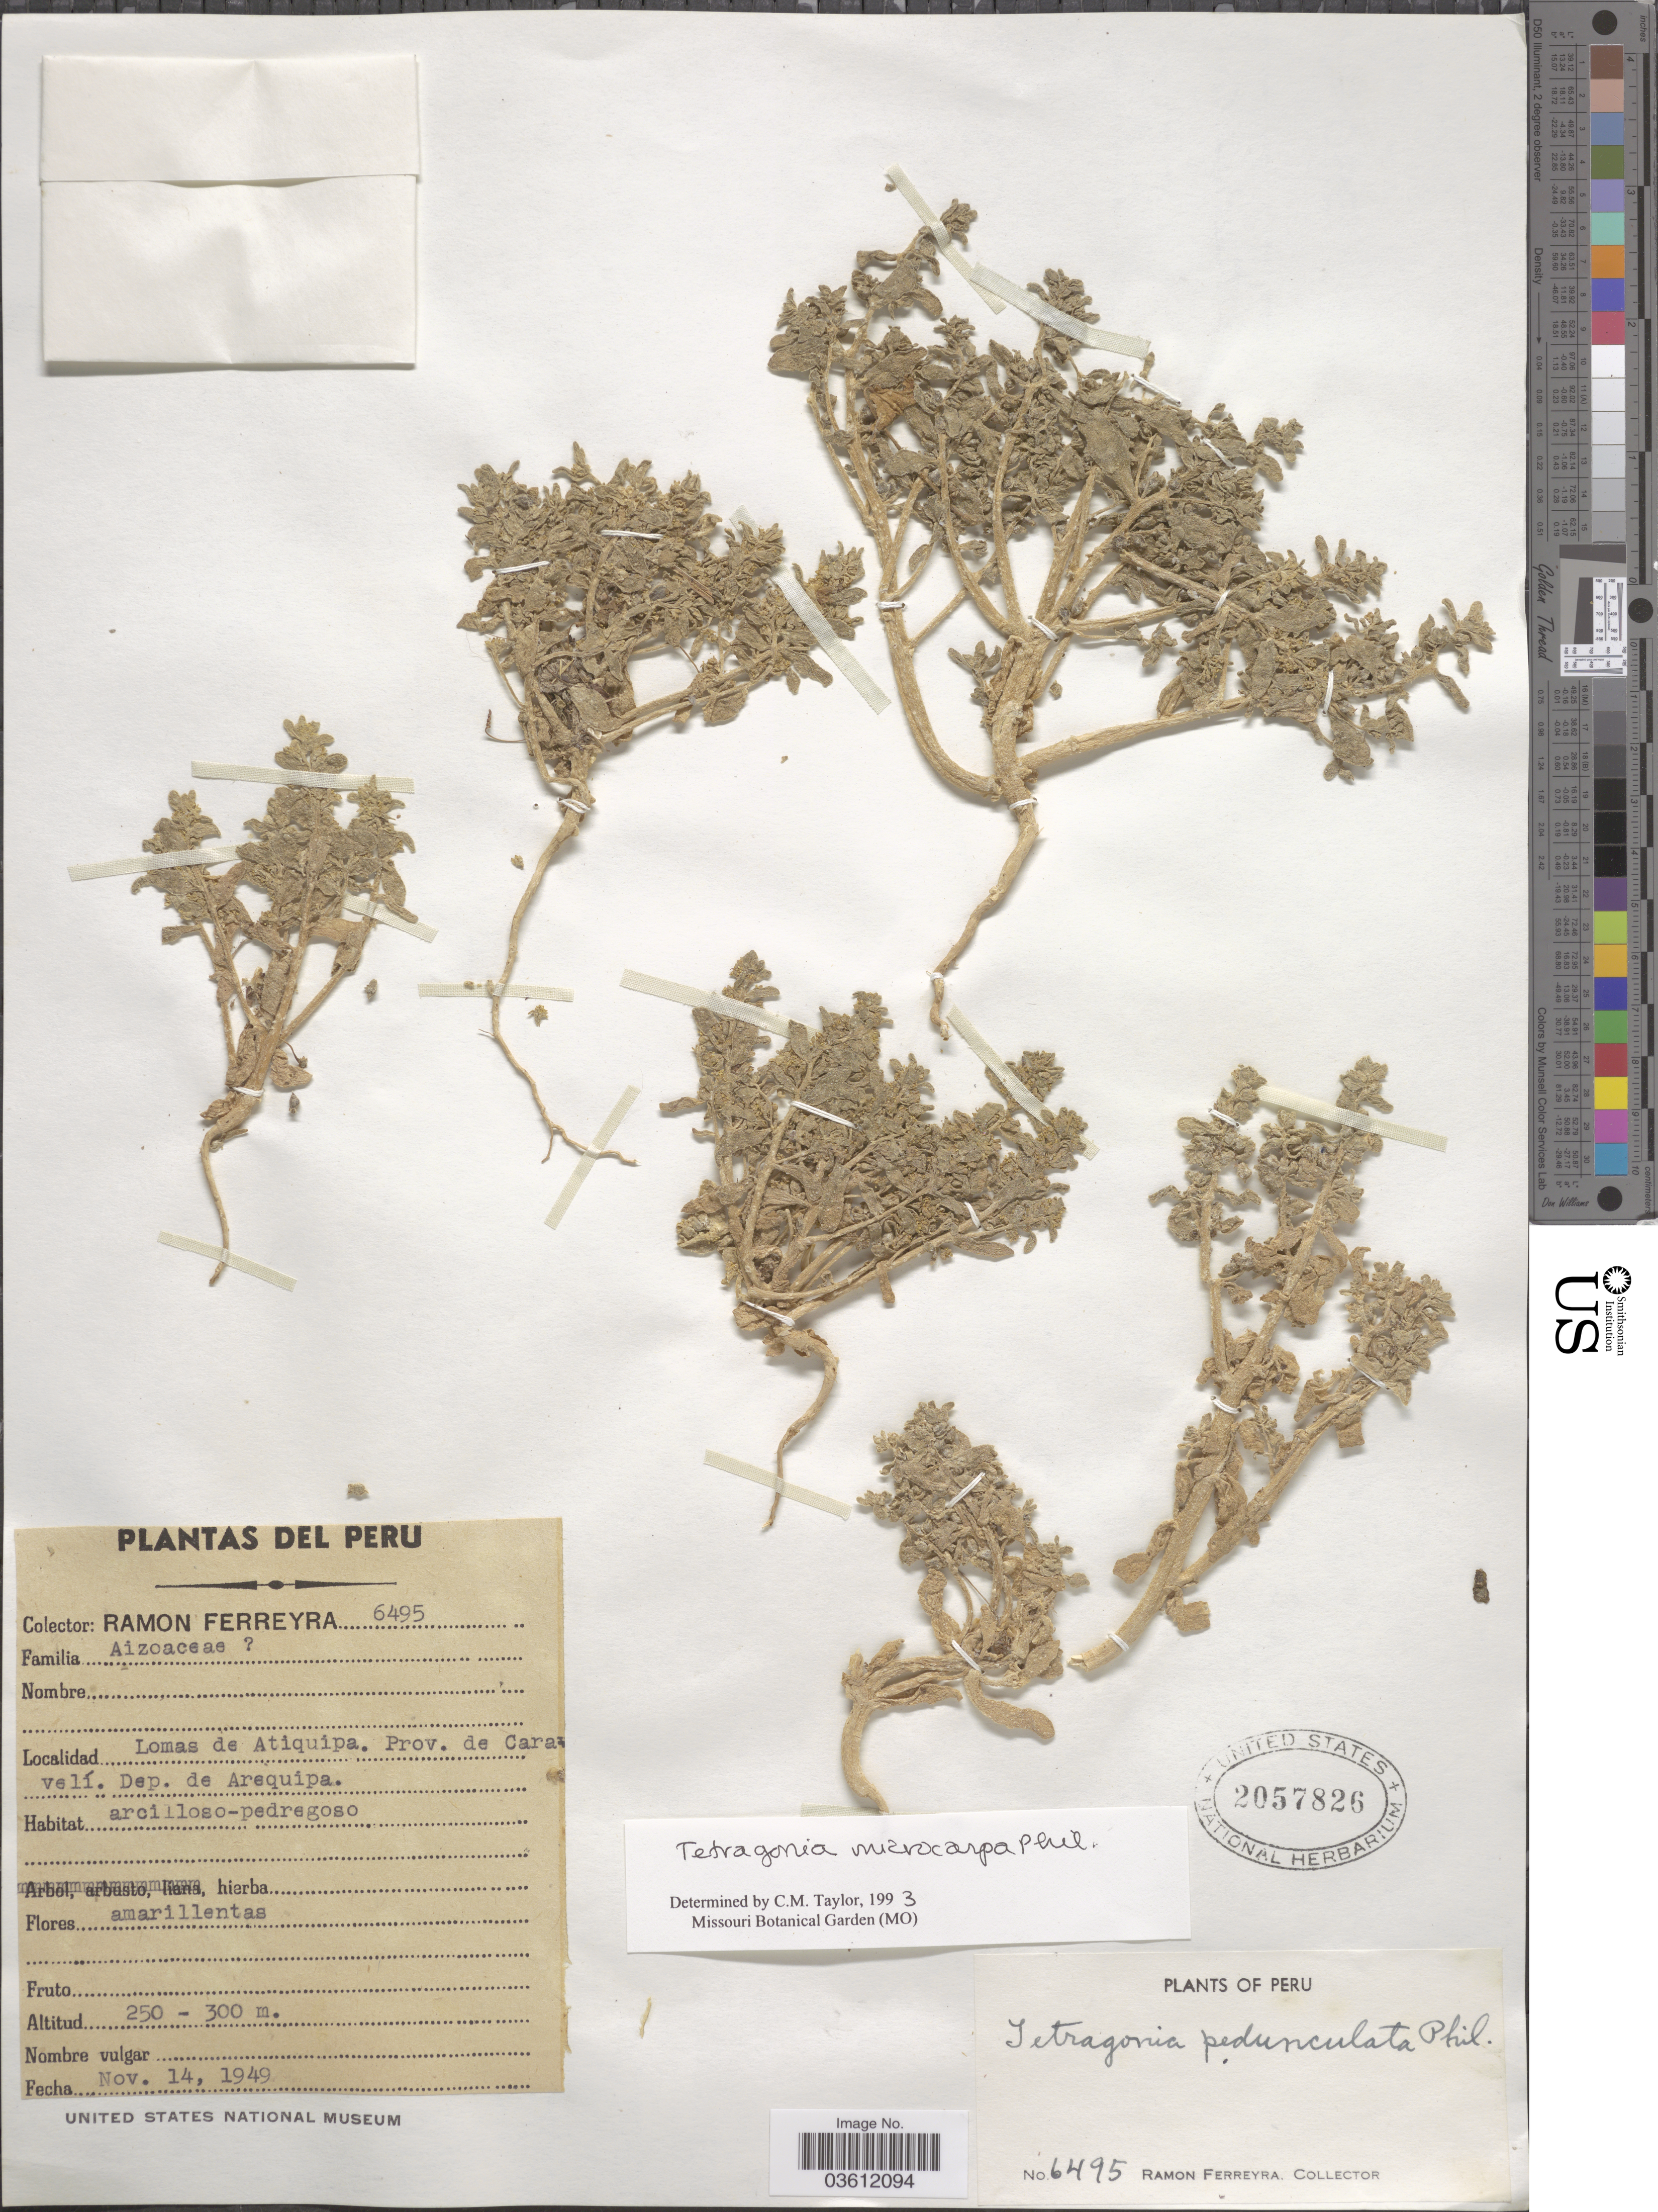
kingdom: Plantae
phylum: Tracheophyta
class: Magnoliopsida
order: Caryophyllales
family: Aizoaceae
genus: Tetragonia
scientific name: Tetragonia microcarpa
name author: Phil.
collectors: R. A. Ferreyra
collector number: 6495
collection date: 1949-11-14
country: Peru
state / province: Arequipa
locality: Lomas de Atiquipa. Prov. de Caravelí. Dep. de Arequipa.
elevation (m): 250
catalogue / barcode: US 2057826